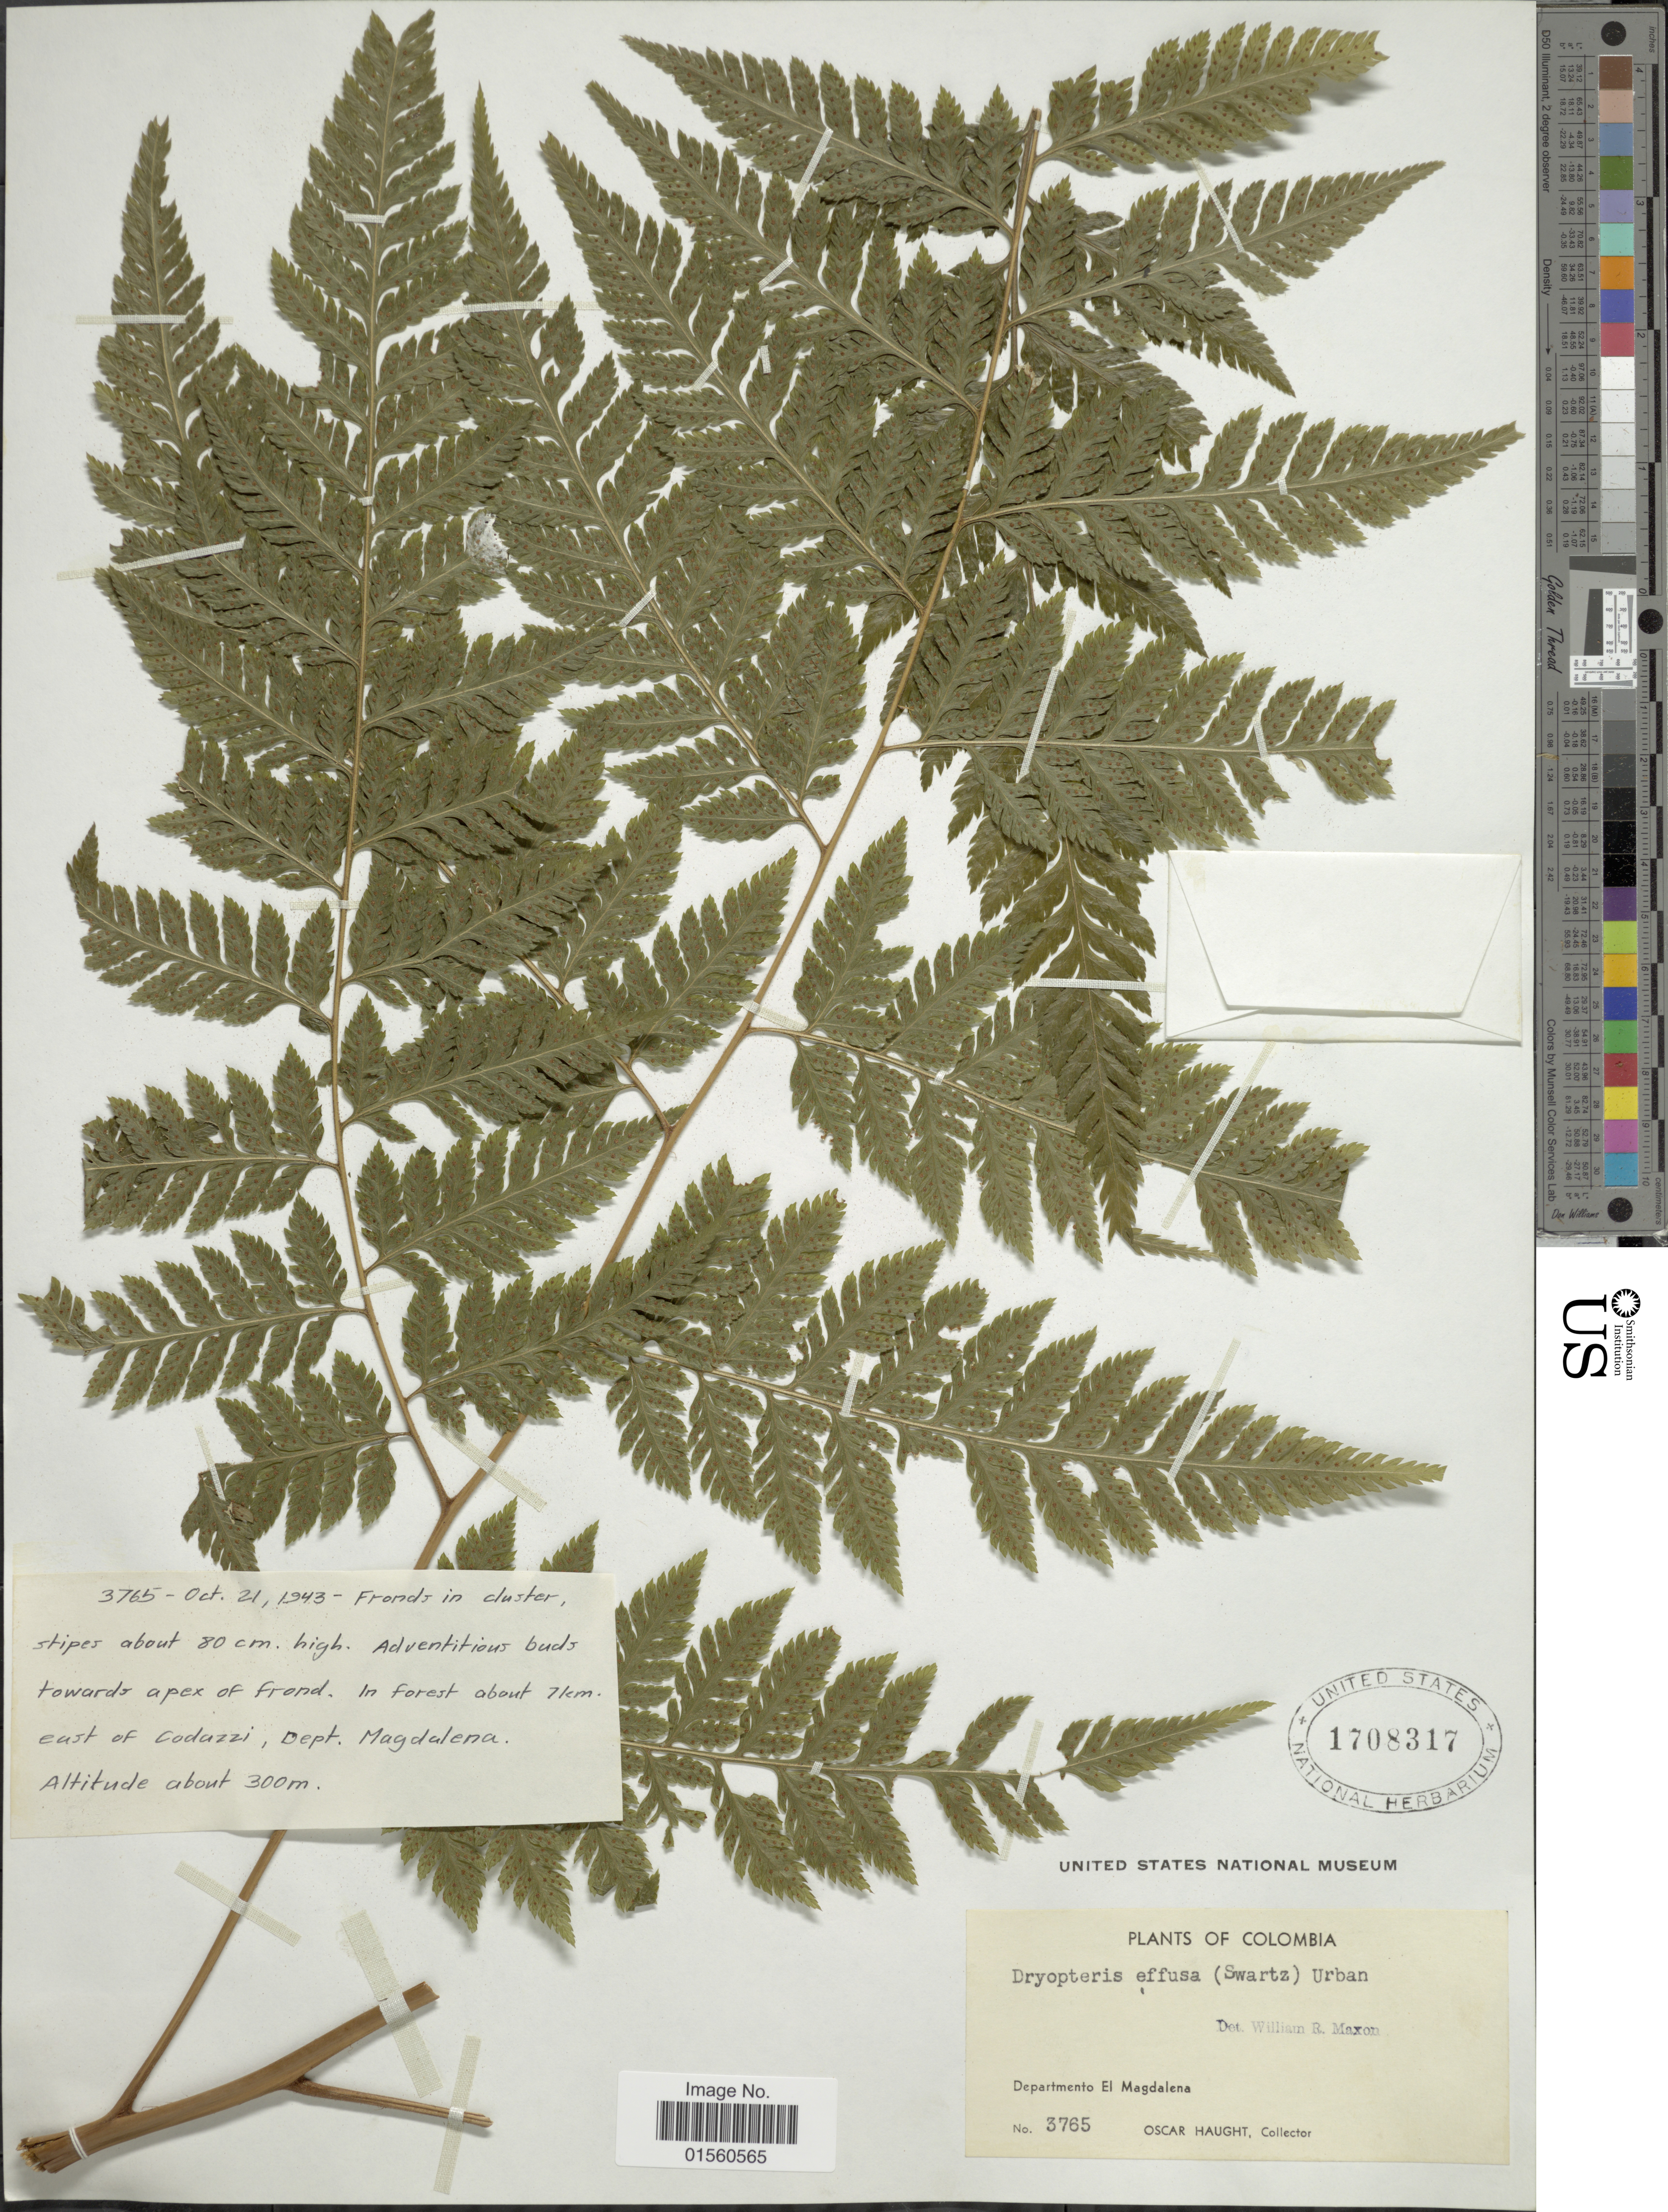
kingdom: Plantae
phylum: Tracheophyta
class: Polypodiopsida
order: Polypodiales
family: Dryopteridaceae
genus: Parapolystichum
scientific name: Parapolystichum effusum var. effusum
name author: (Sw.) Ching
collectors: O. Haught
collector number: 3765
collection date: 1943-10-21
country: Colombia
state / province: Magdalena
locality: Departmento El Magdalena, in forest about 7 km east of Codazzi, Dept. Magdalena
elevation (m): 300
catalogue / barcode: US 1708317